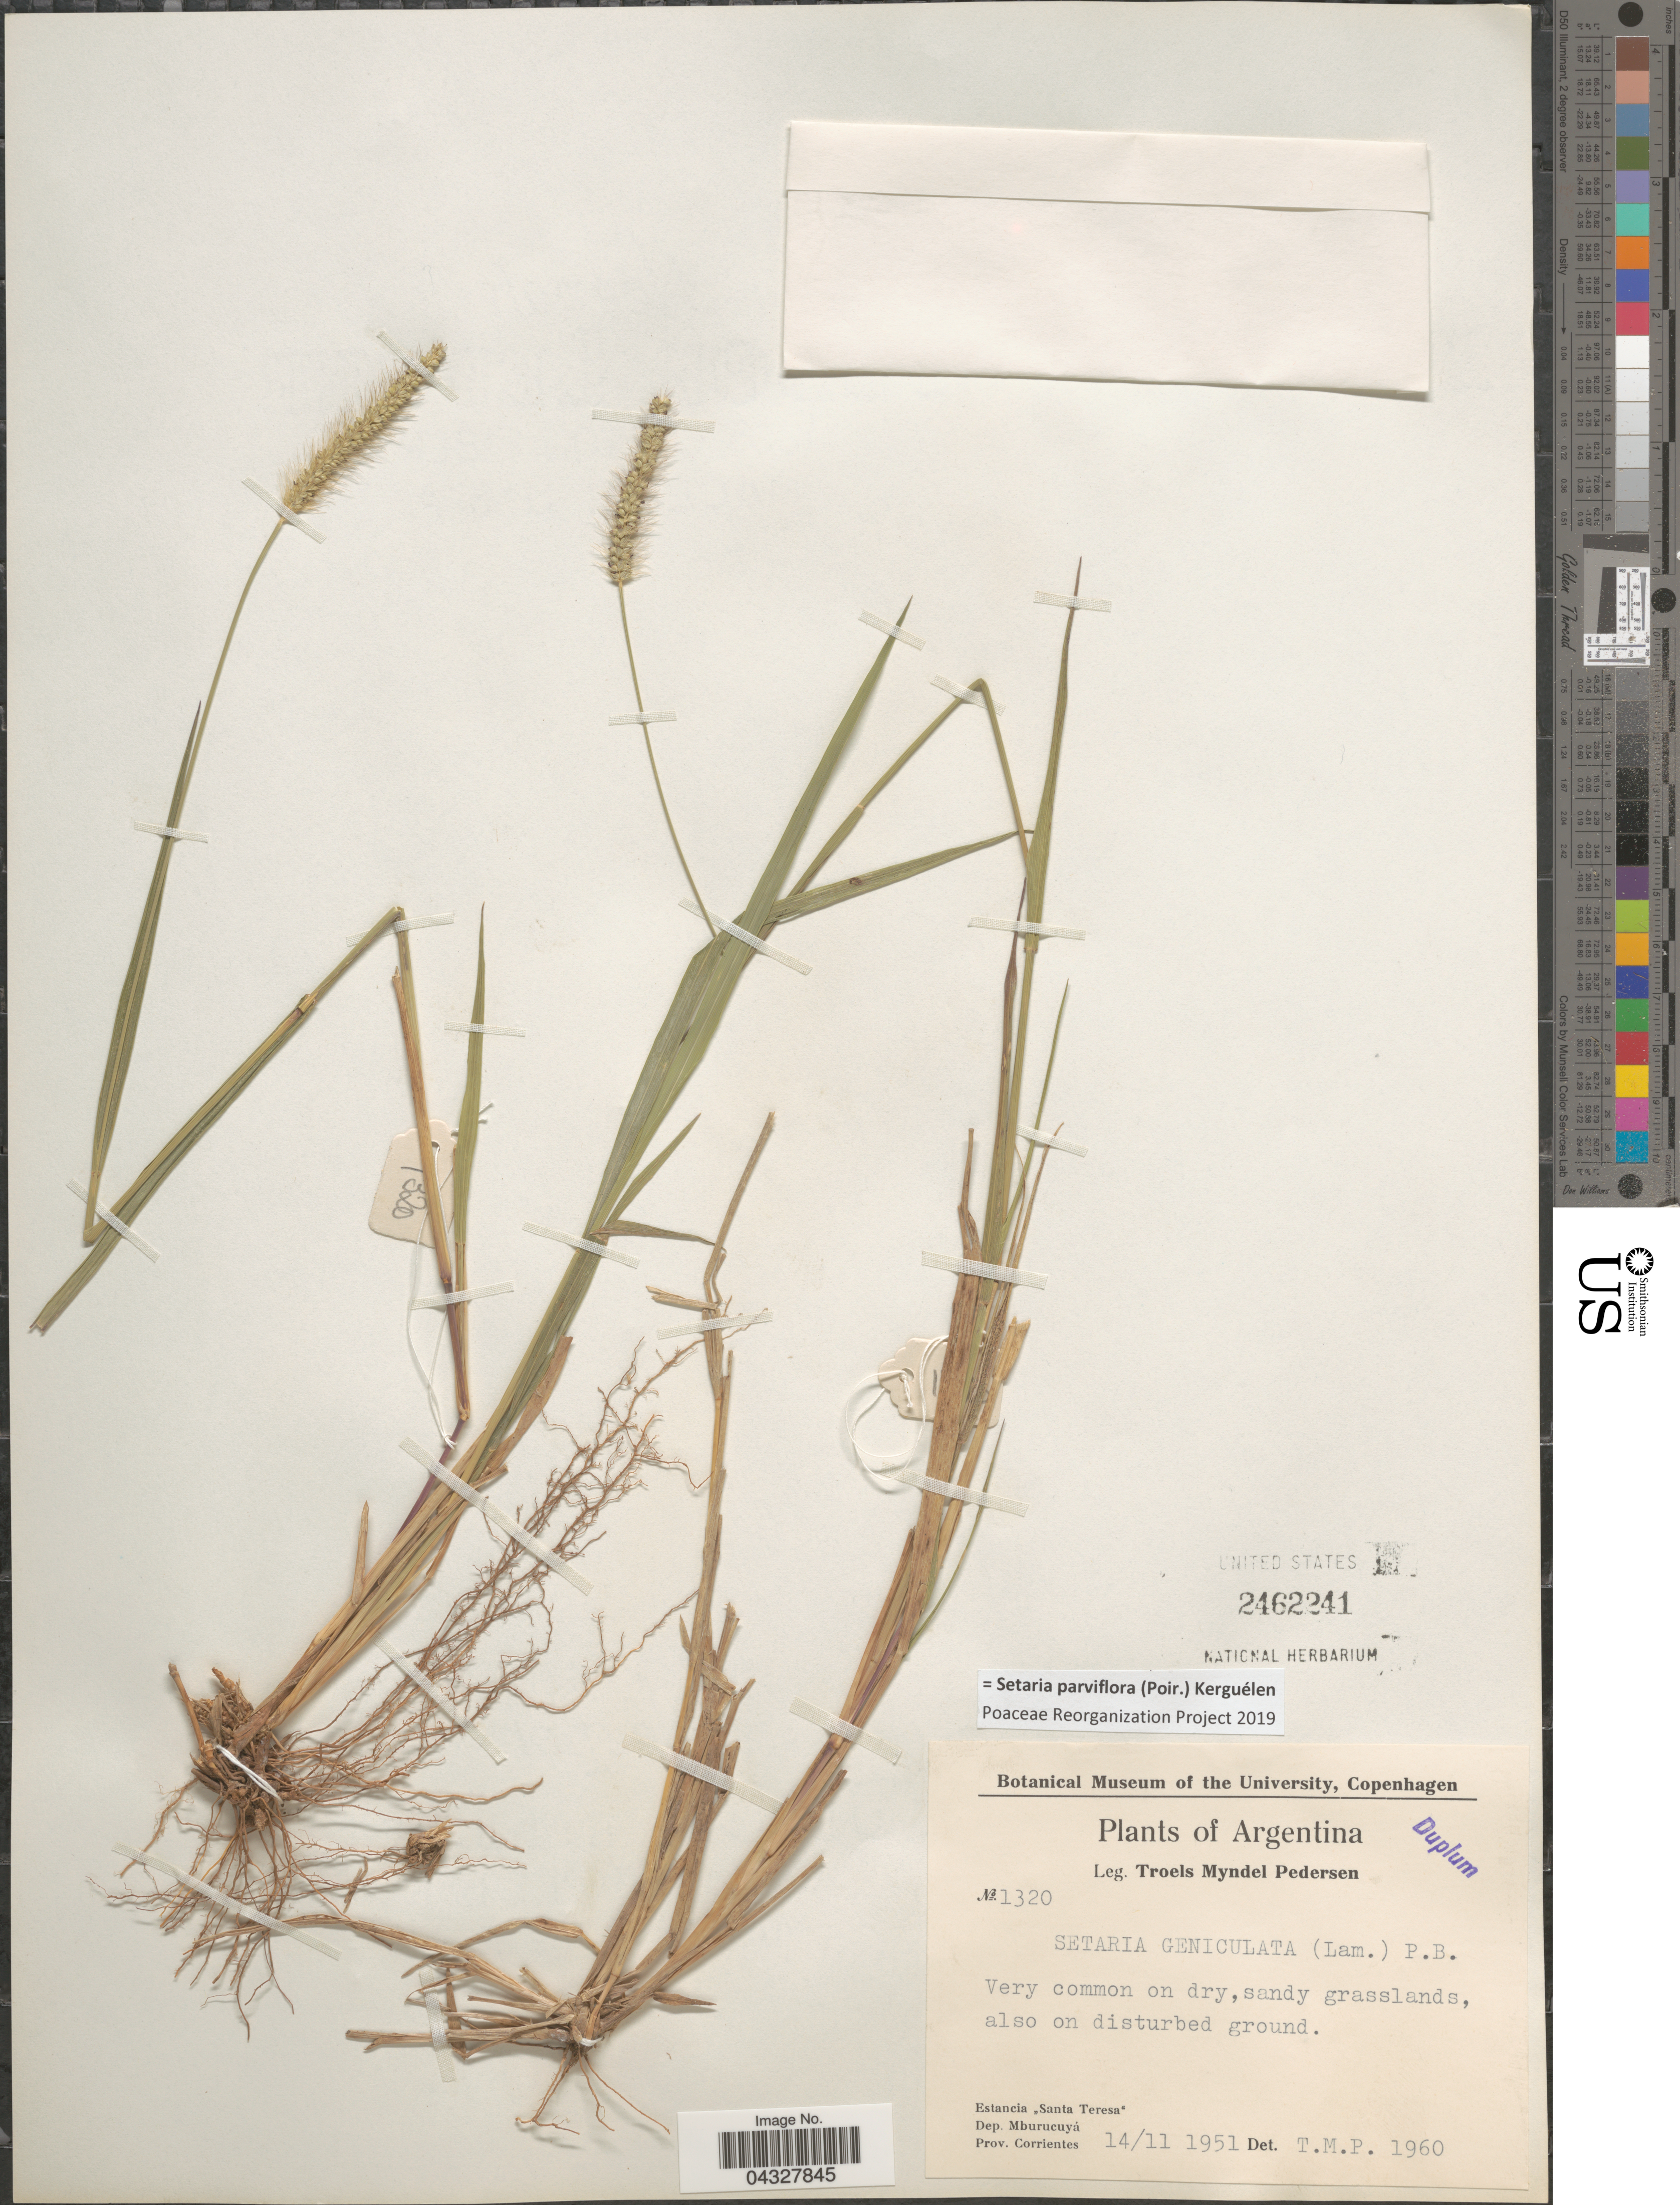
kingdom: Plantae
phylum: Tracheophyta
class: Liliopsida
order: Poales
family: Poaceae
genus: Setaria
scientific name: Setaria parviflora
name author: (Poir.) Kerguélen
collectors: T. Pederson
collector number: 1320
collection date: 1951-11-14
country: Argentina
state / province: Corrientes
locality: Estancia "Santa Teresa". Dep Mburucuyá.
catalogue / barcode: US 2462241